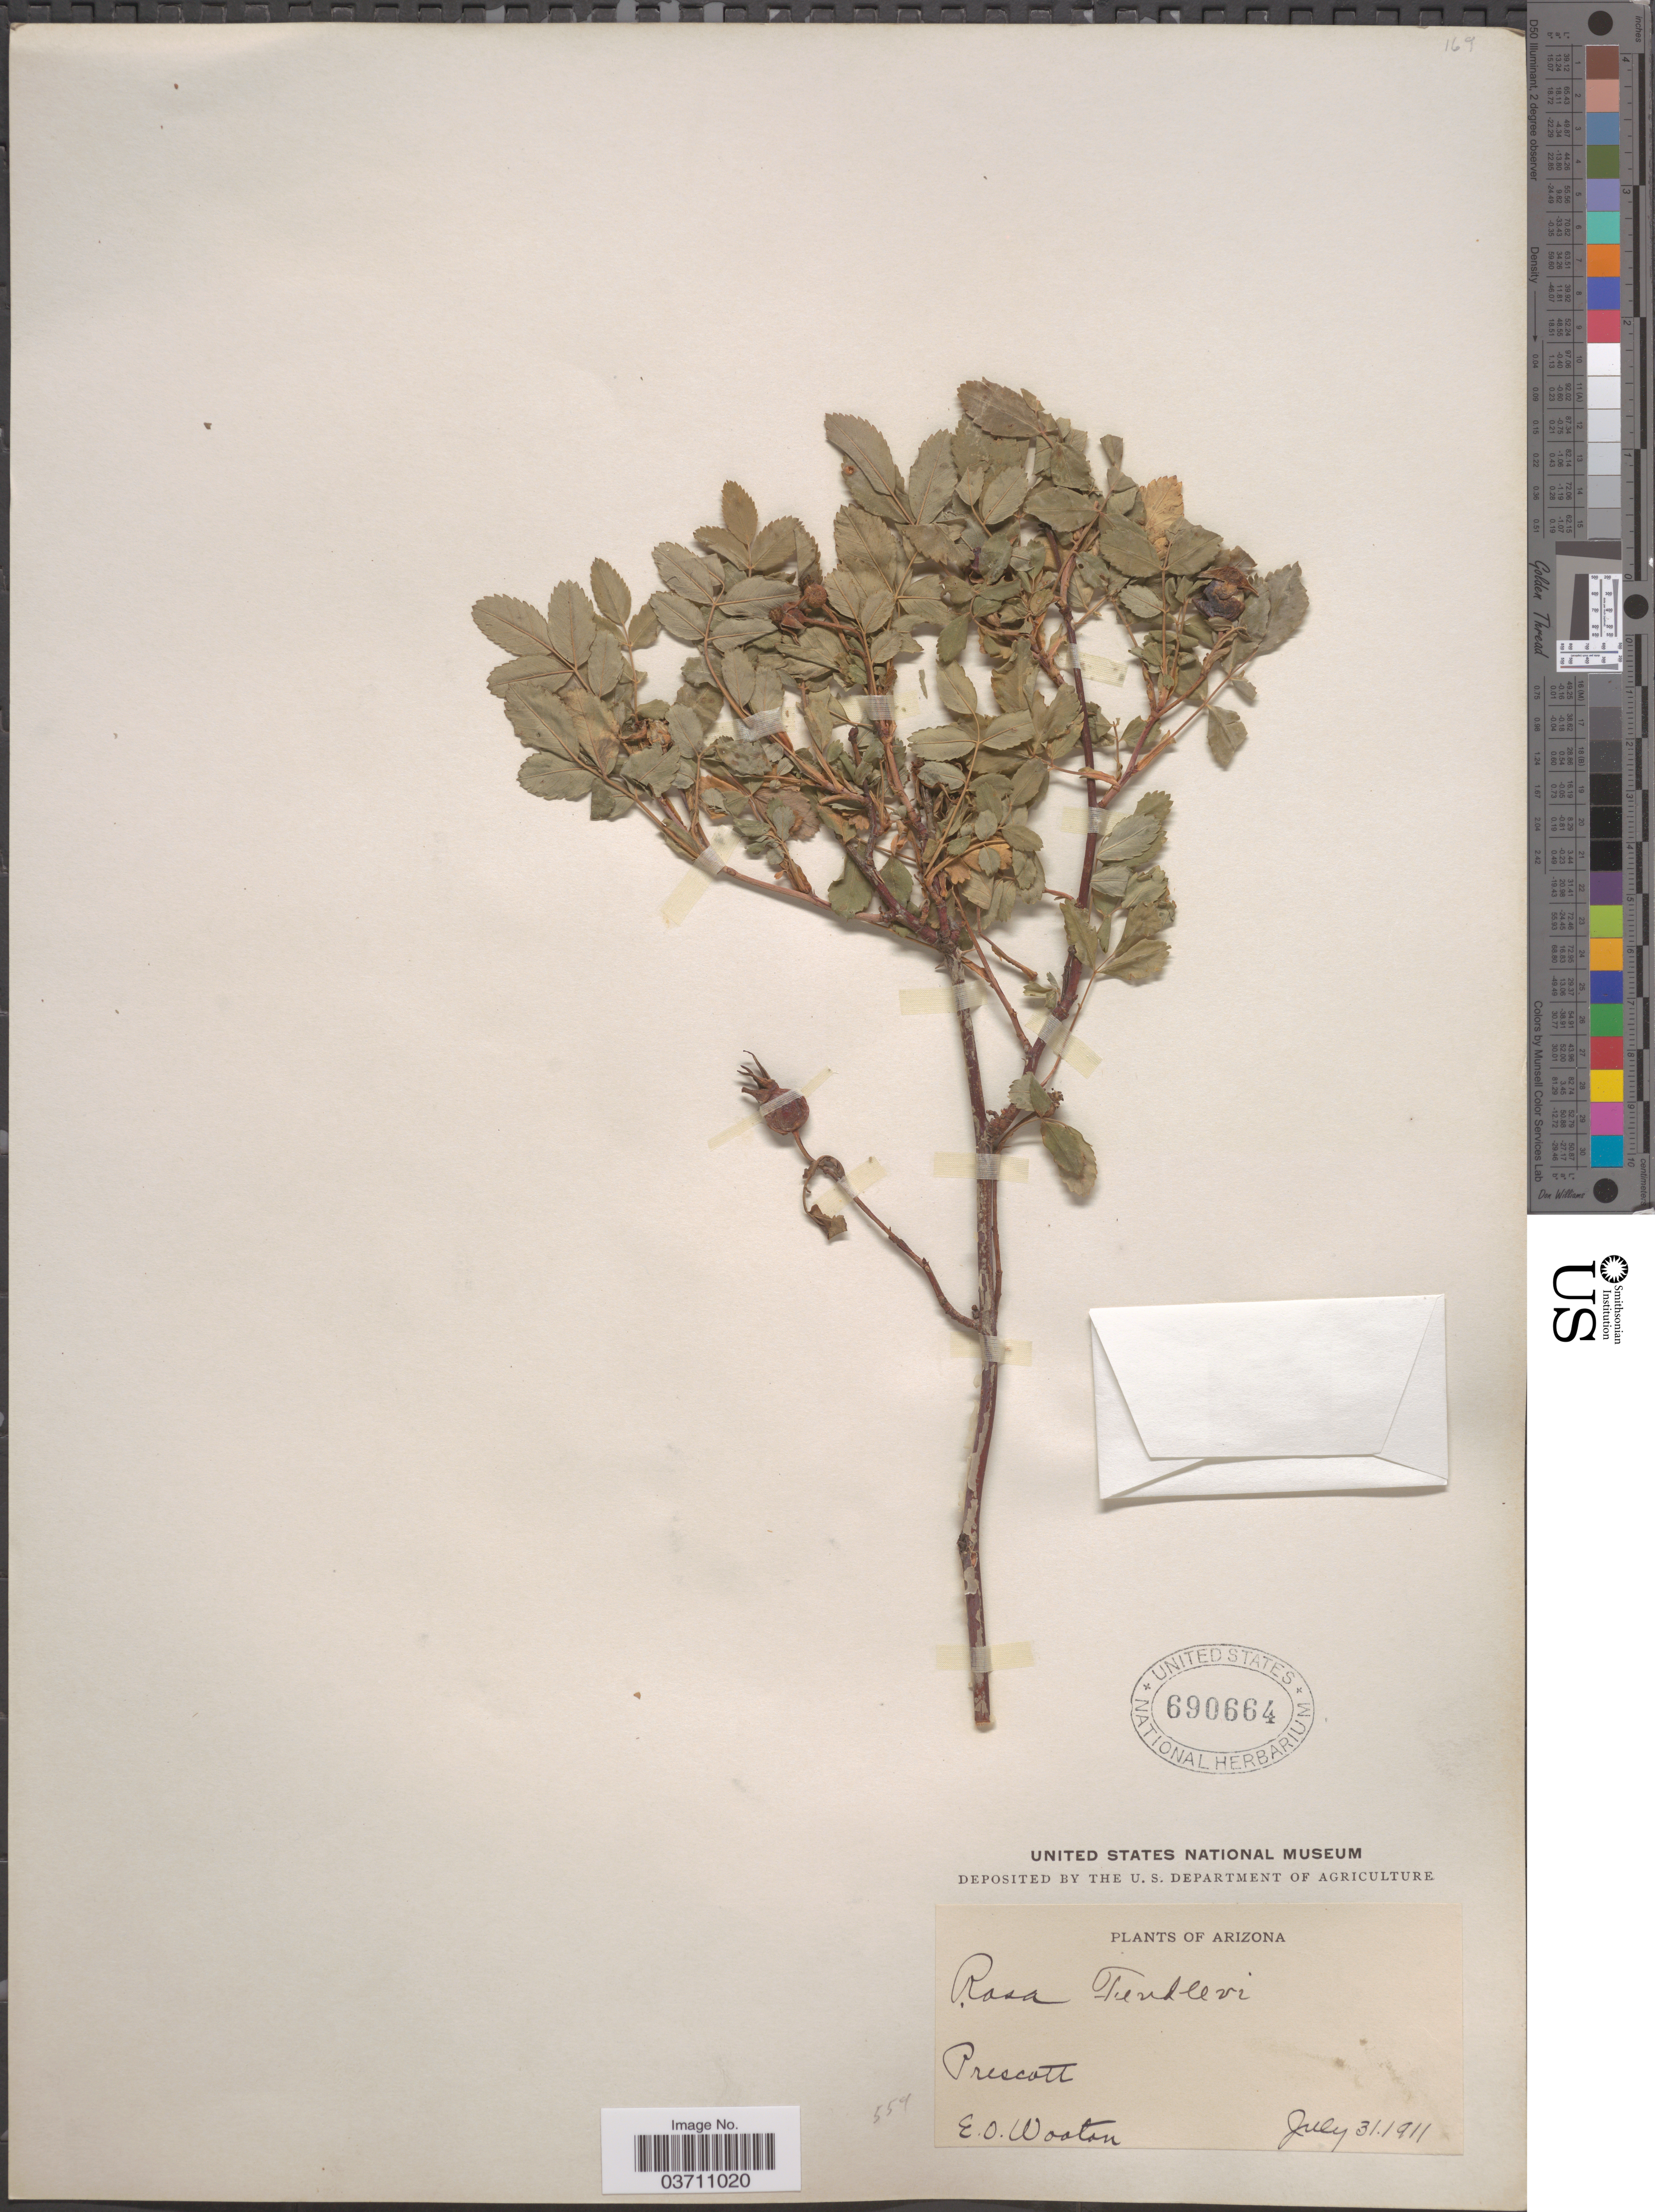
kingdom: Plantae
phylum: Tracheophyta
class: Magnoliopsida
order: Rosales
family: Rosaceae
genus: Rosa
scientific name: Rosa fendleri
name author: Crép.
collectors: E. O. Wooton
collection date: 1911-07-31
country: United States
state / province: Arizona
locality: Prescott.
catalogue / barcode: US 690664